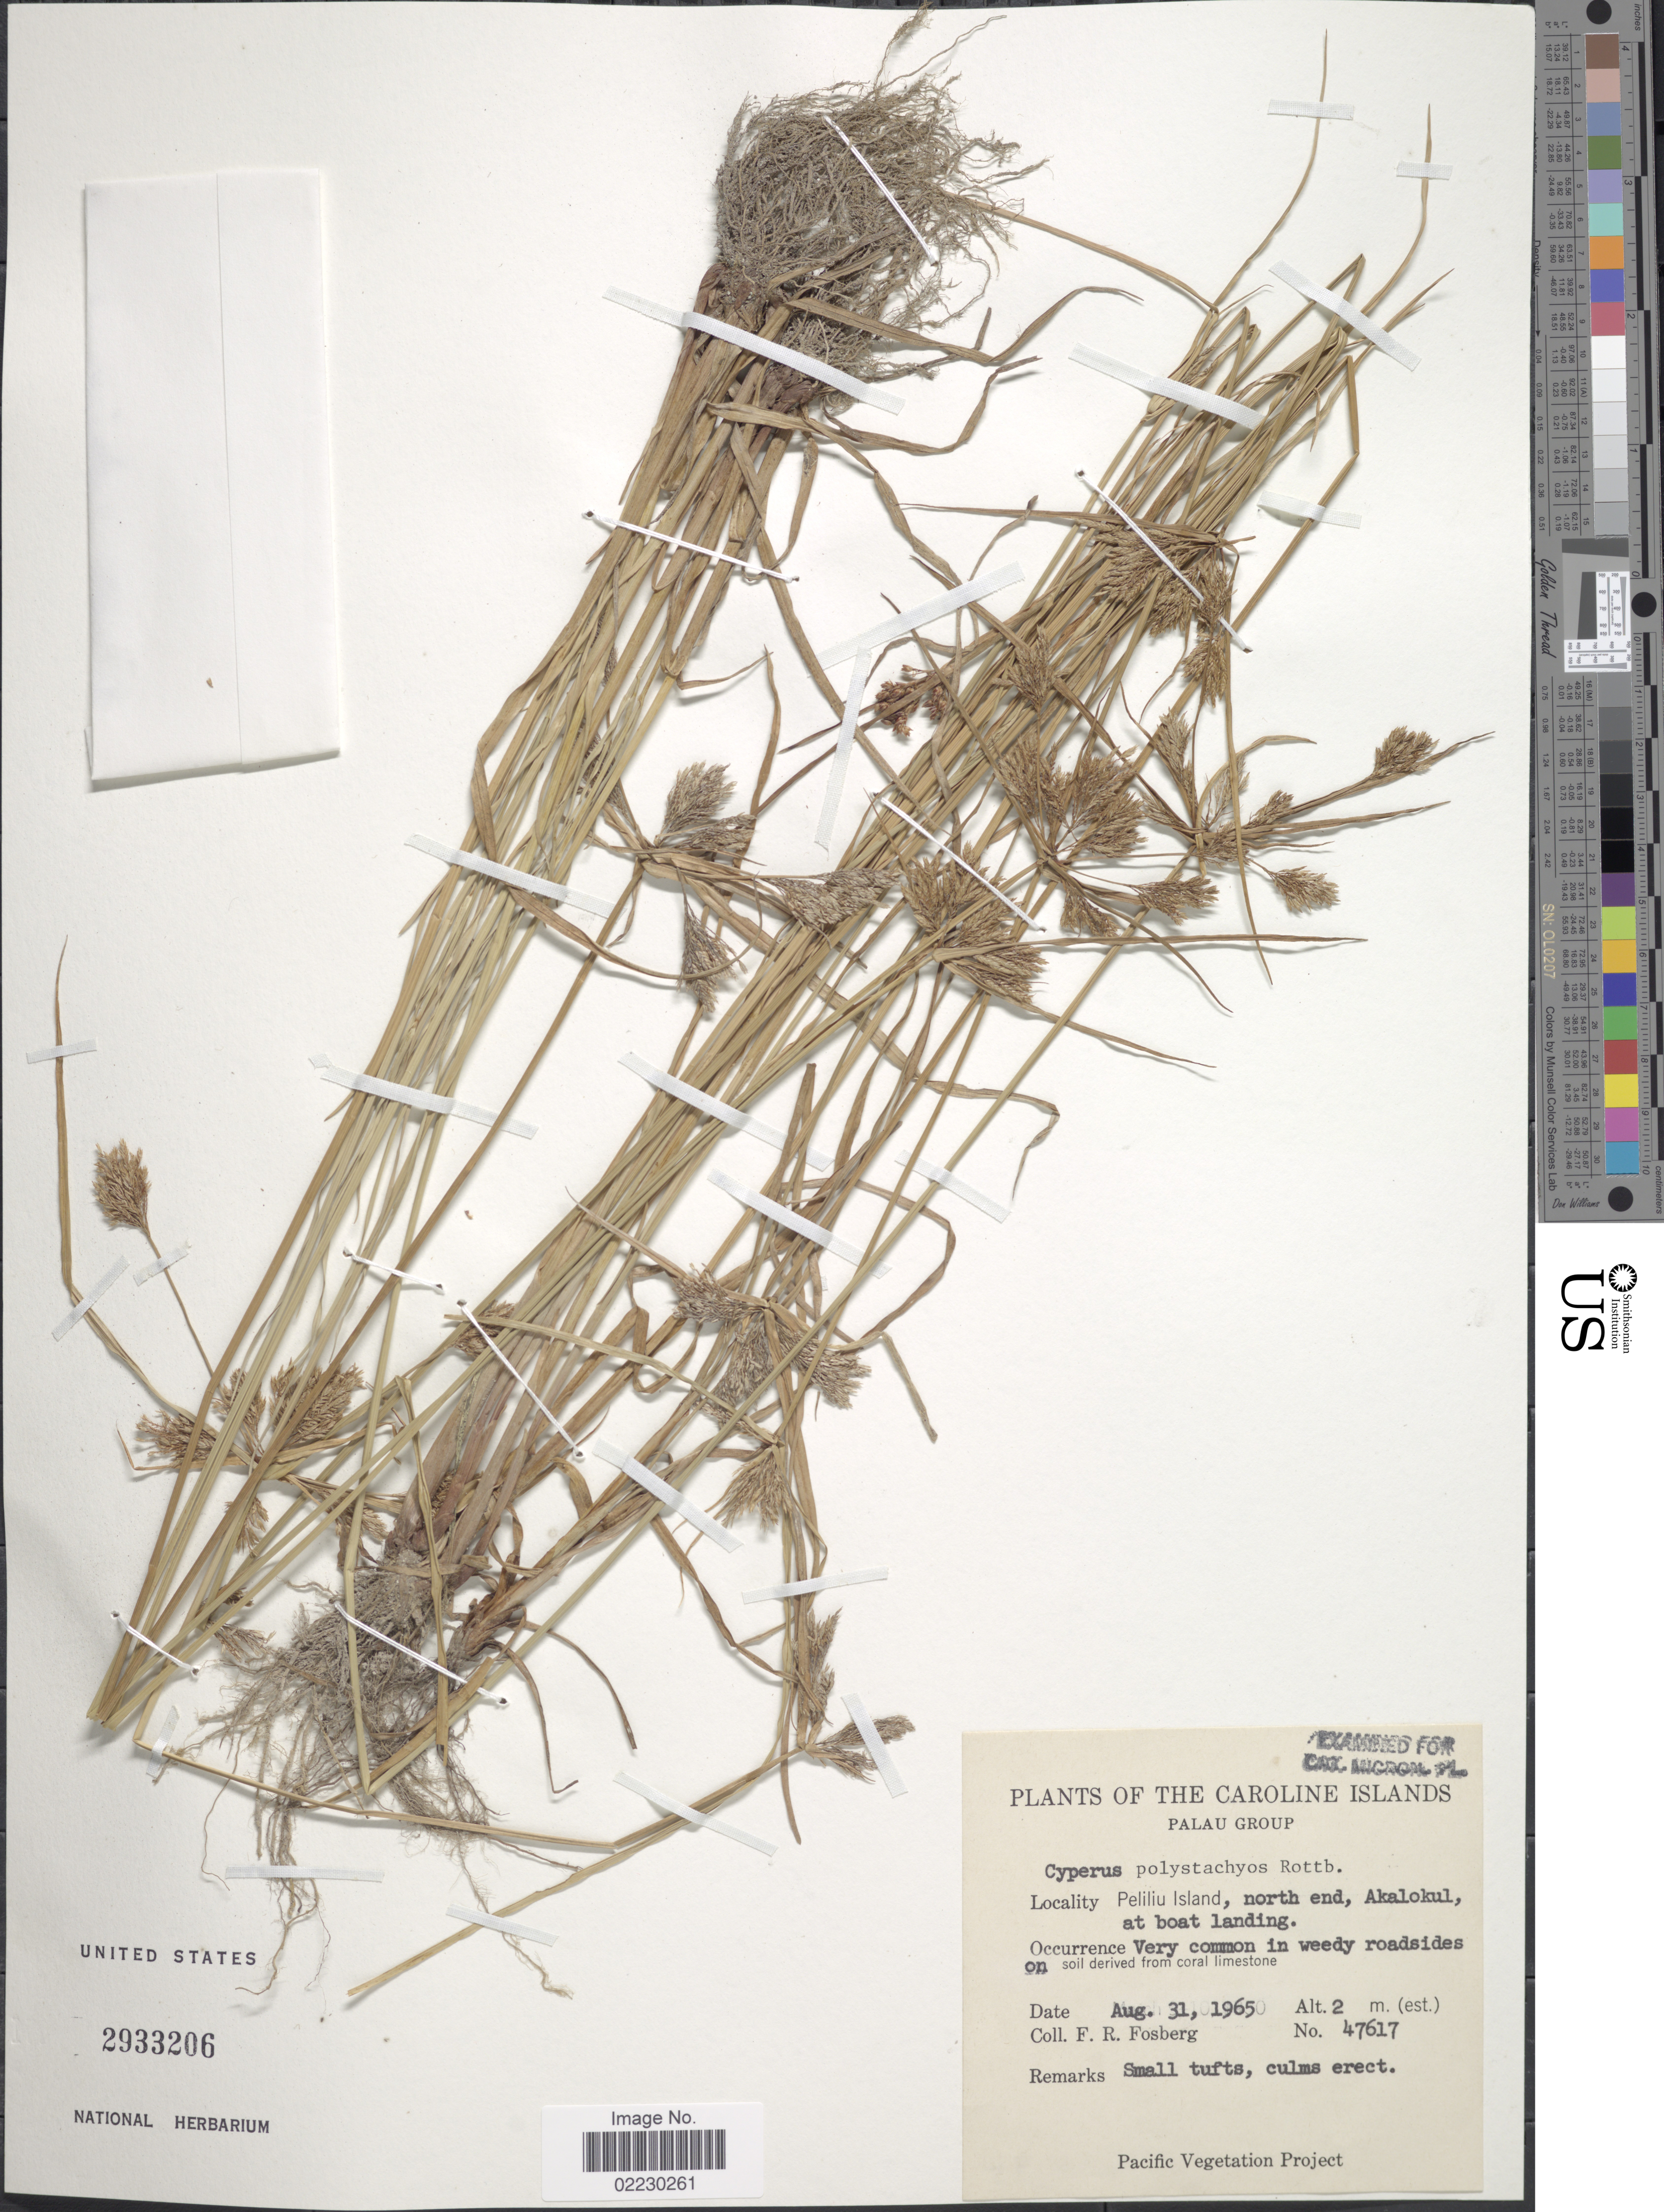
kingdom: Plantae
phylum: Tracheophyta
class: Liliopsida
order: Poales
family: Cyperaceae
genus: Cyperus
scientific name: Cyperus polystachyos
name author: Rottb.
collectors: F. R. Fosberg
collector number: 47617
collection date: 1965-08-31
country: Palau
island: Beliliou [Peleliu]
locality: Caroline Islands, Palau Group, Peliliu Island, north end, Akalokul, at boat landing, in weedy roadsides on soil derived from coral limestone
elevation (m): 2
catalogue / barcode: US 2933206